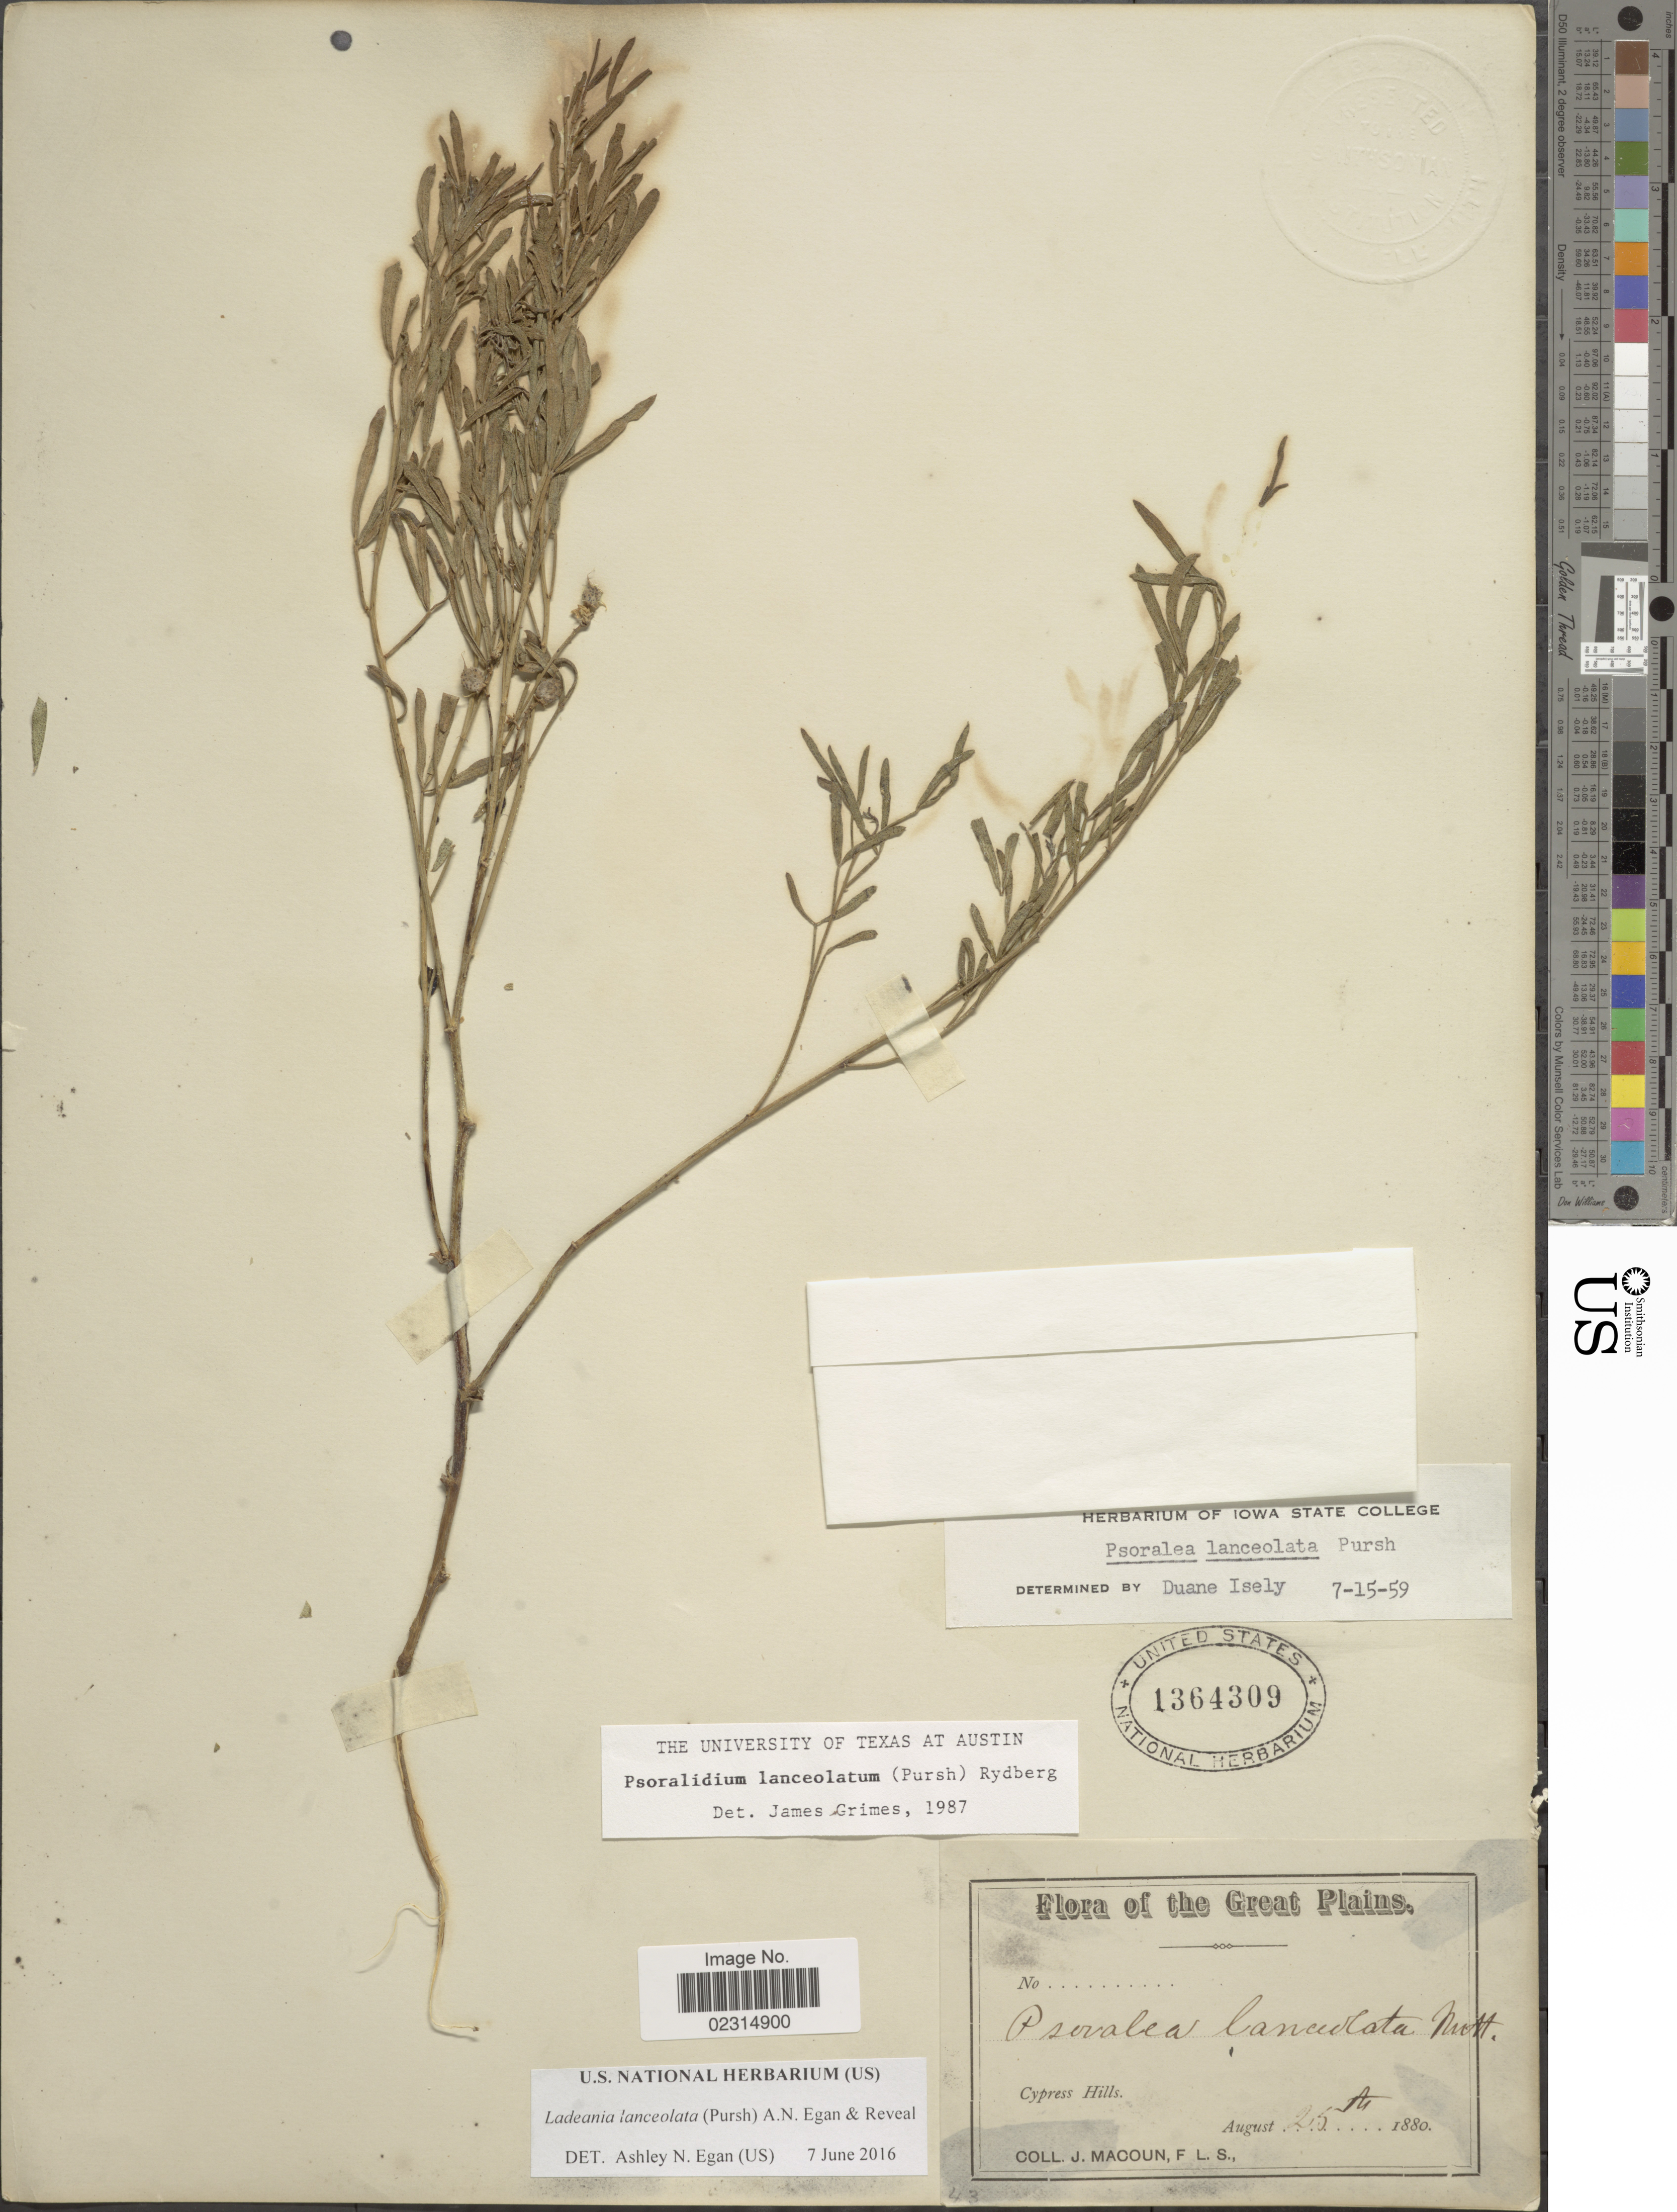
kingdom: Plantae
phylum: Tracheophyta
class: Magnoliopsida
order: Fabales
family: Fabaceae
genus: Ladeania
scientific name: Ladeania lanceolata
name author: (Pursh) A.N. Egan & Reveal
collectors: J. Macoun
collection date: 1880-08-25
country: Canada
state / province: Alberta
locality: The Great Plains, Cypress Hills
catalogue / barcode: US 1364309